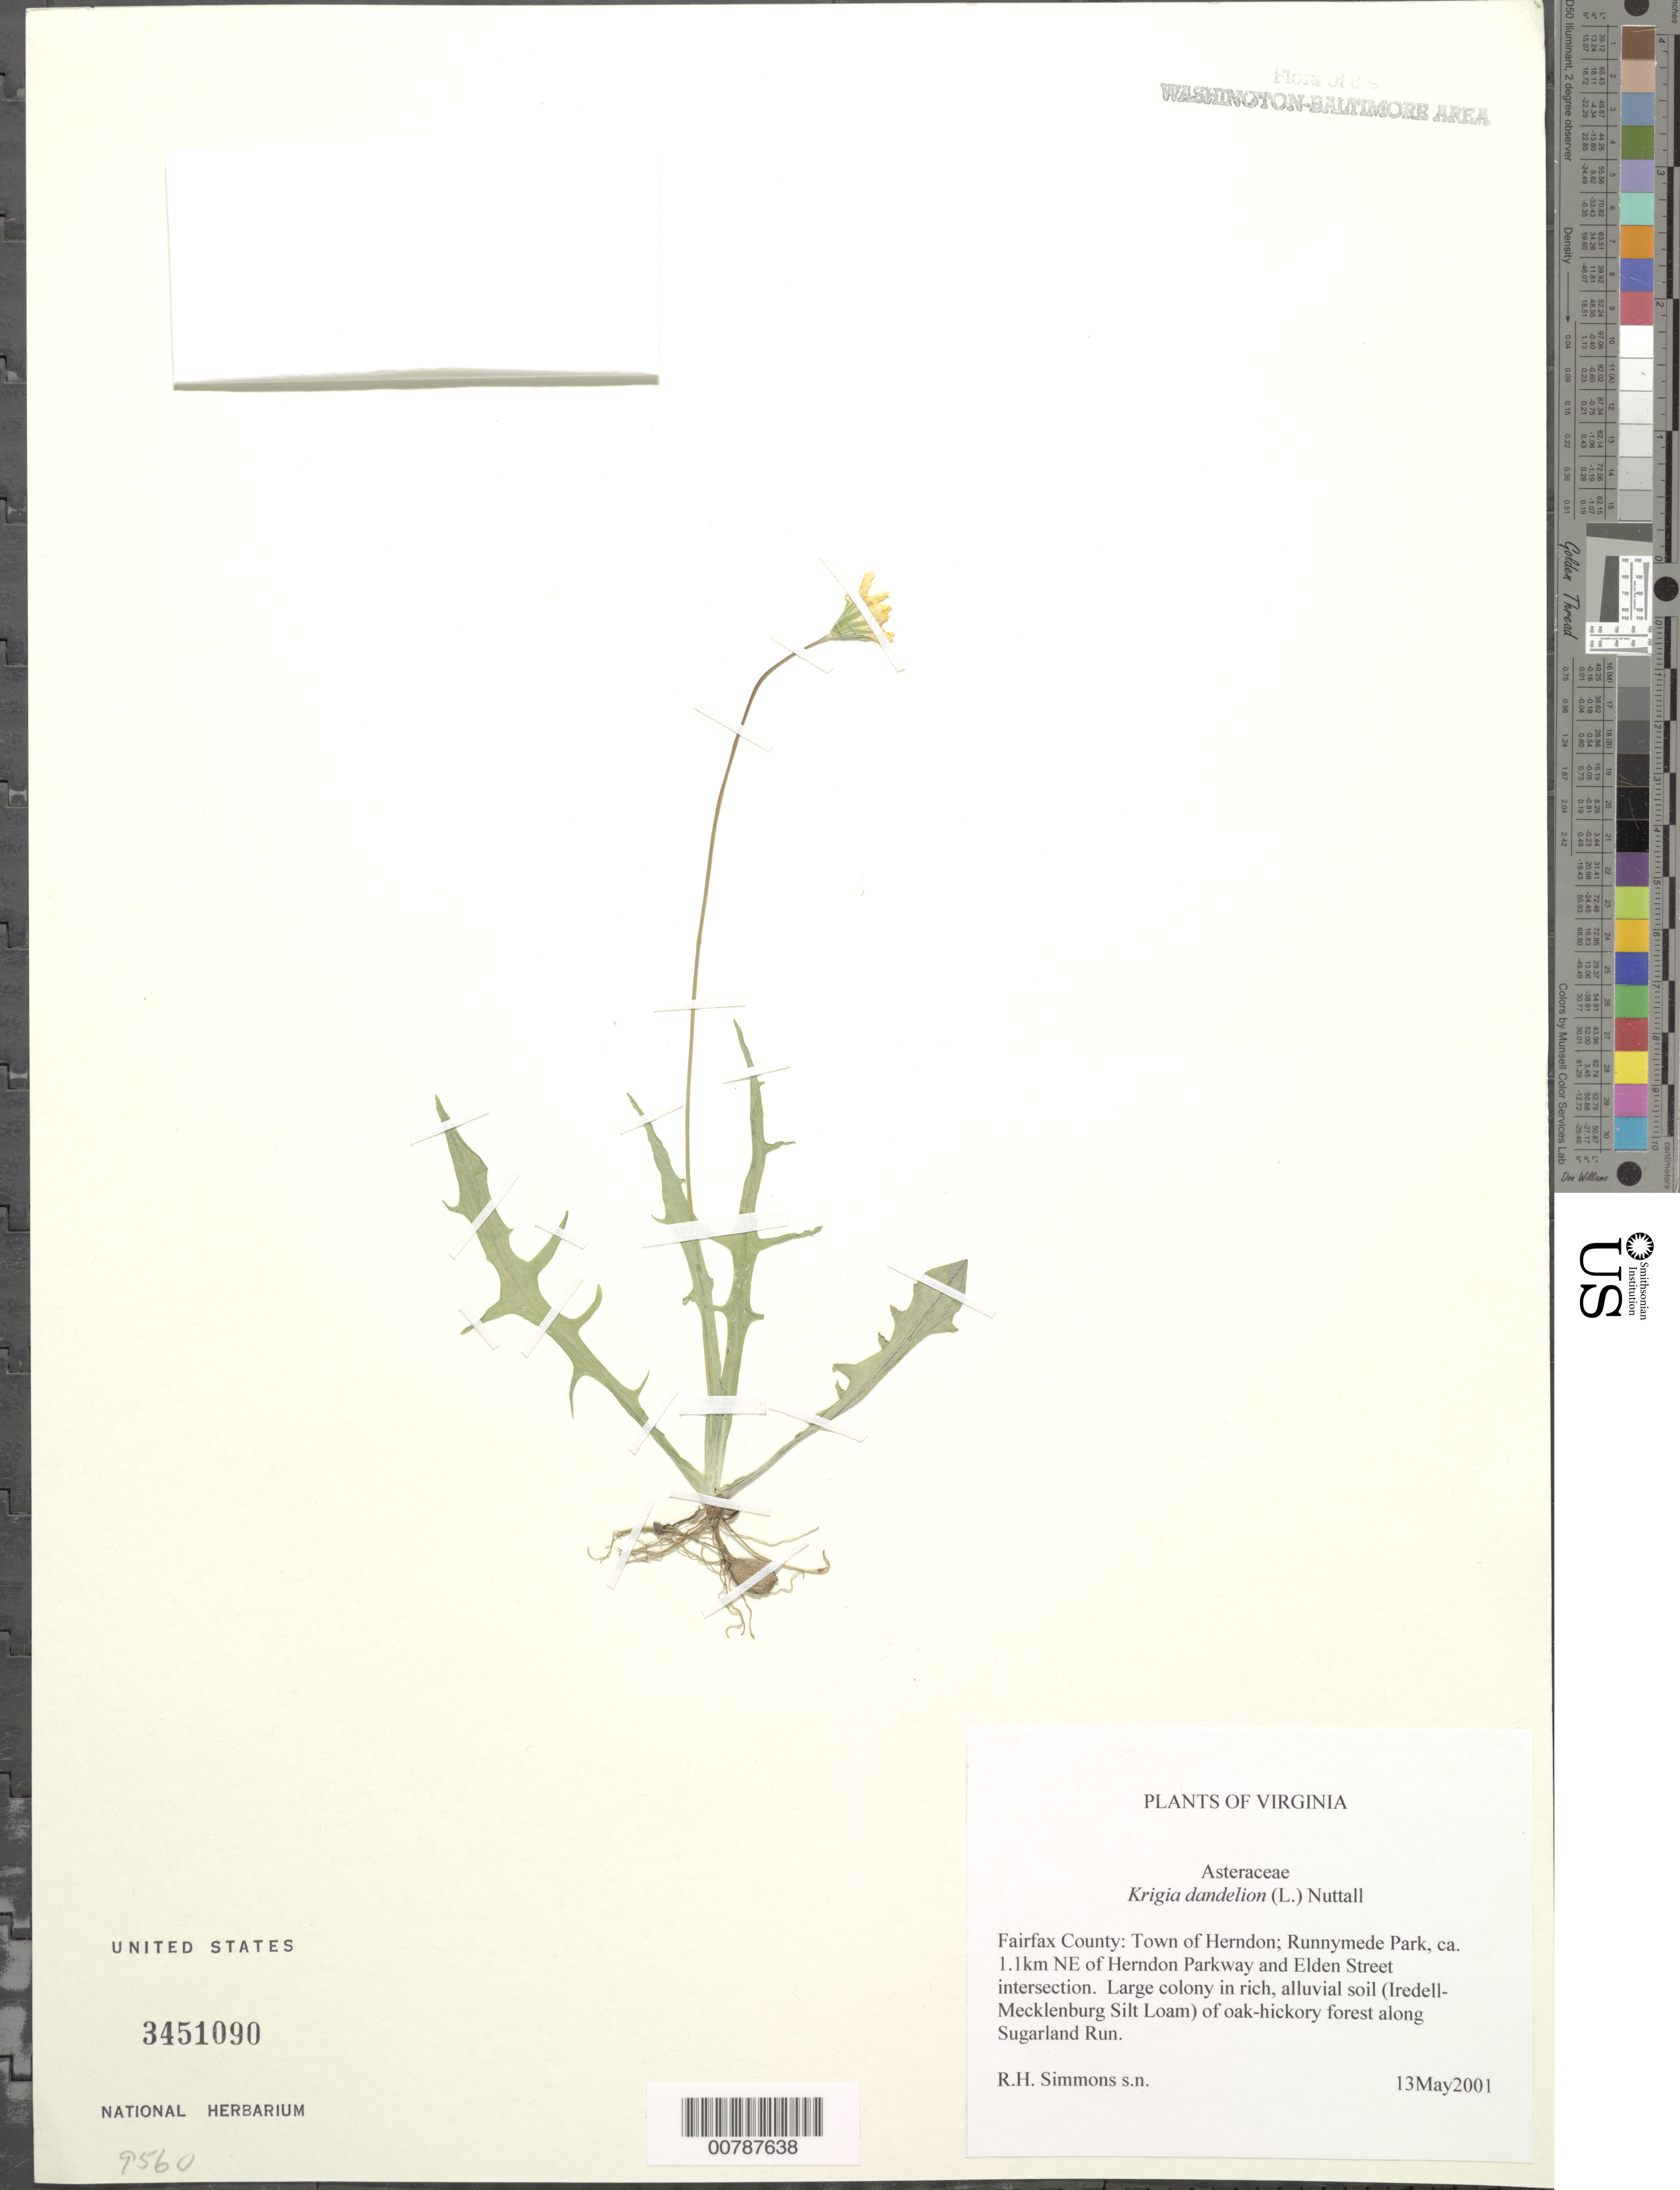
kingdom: Plantae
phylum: Tracheophyta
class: Magnoliopsida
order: Asterales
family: Asteraceae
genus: Krigia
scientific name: Krigia dandelion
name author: (L.) Nutt.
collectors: R. H. Simmons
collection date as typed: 13 May 2001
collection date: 2001-05-13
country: United States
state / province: Virginia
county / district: Fairfax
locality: Town of Herndon, Runnymede Park, ca. 1.1 km NE of Herndon Parkway and Elden Street intersection.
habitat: Rich, alluvial soil (Iredell-Mecklenburg Silt Loam) of oak-hickory forest along Sugarland Run.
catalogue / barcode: US 3451090